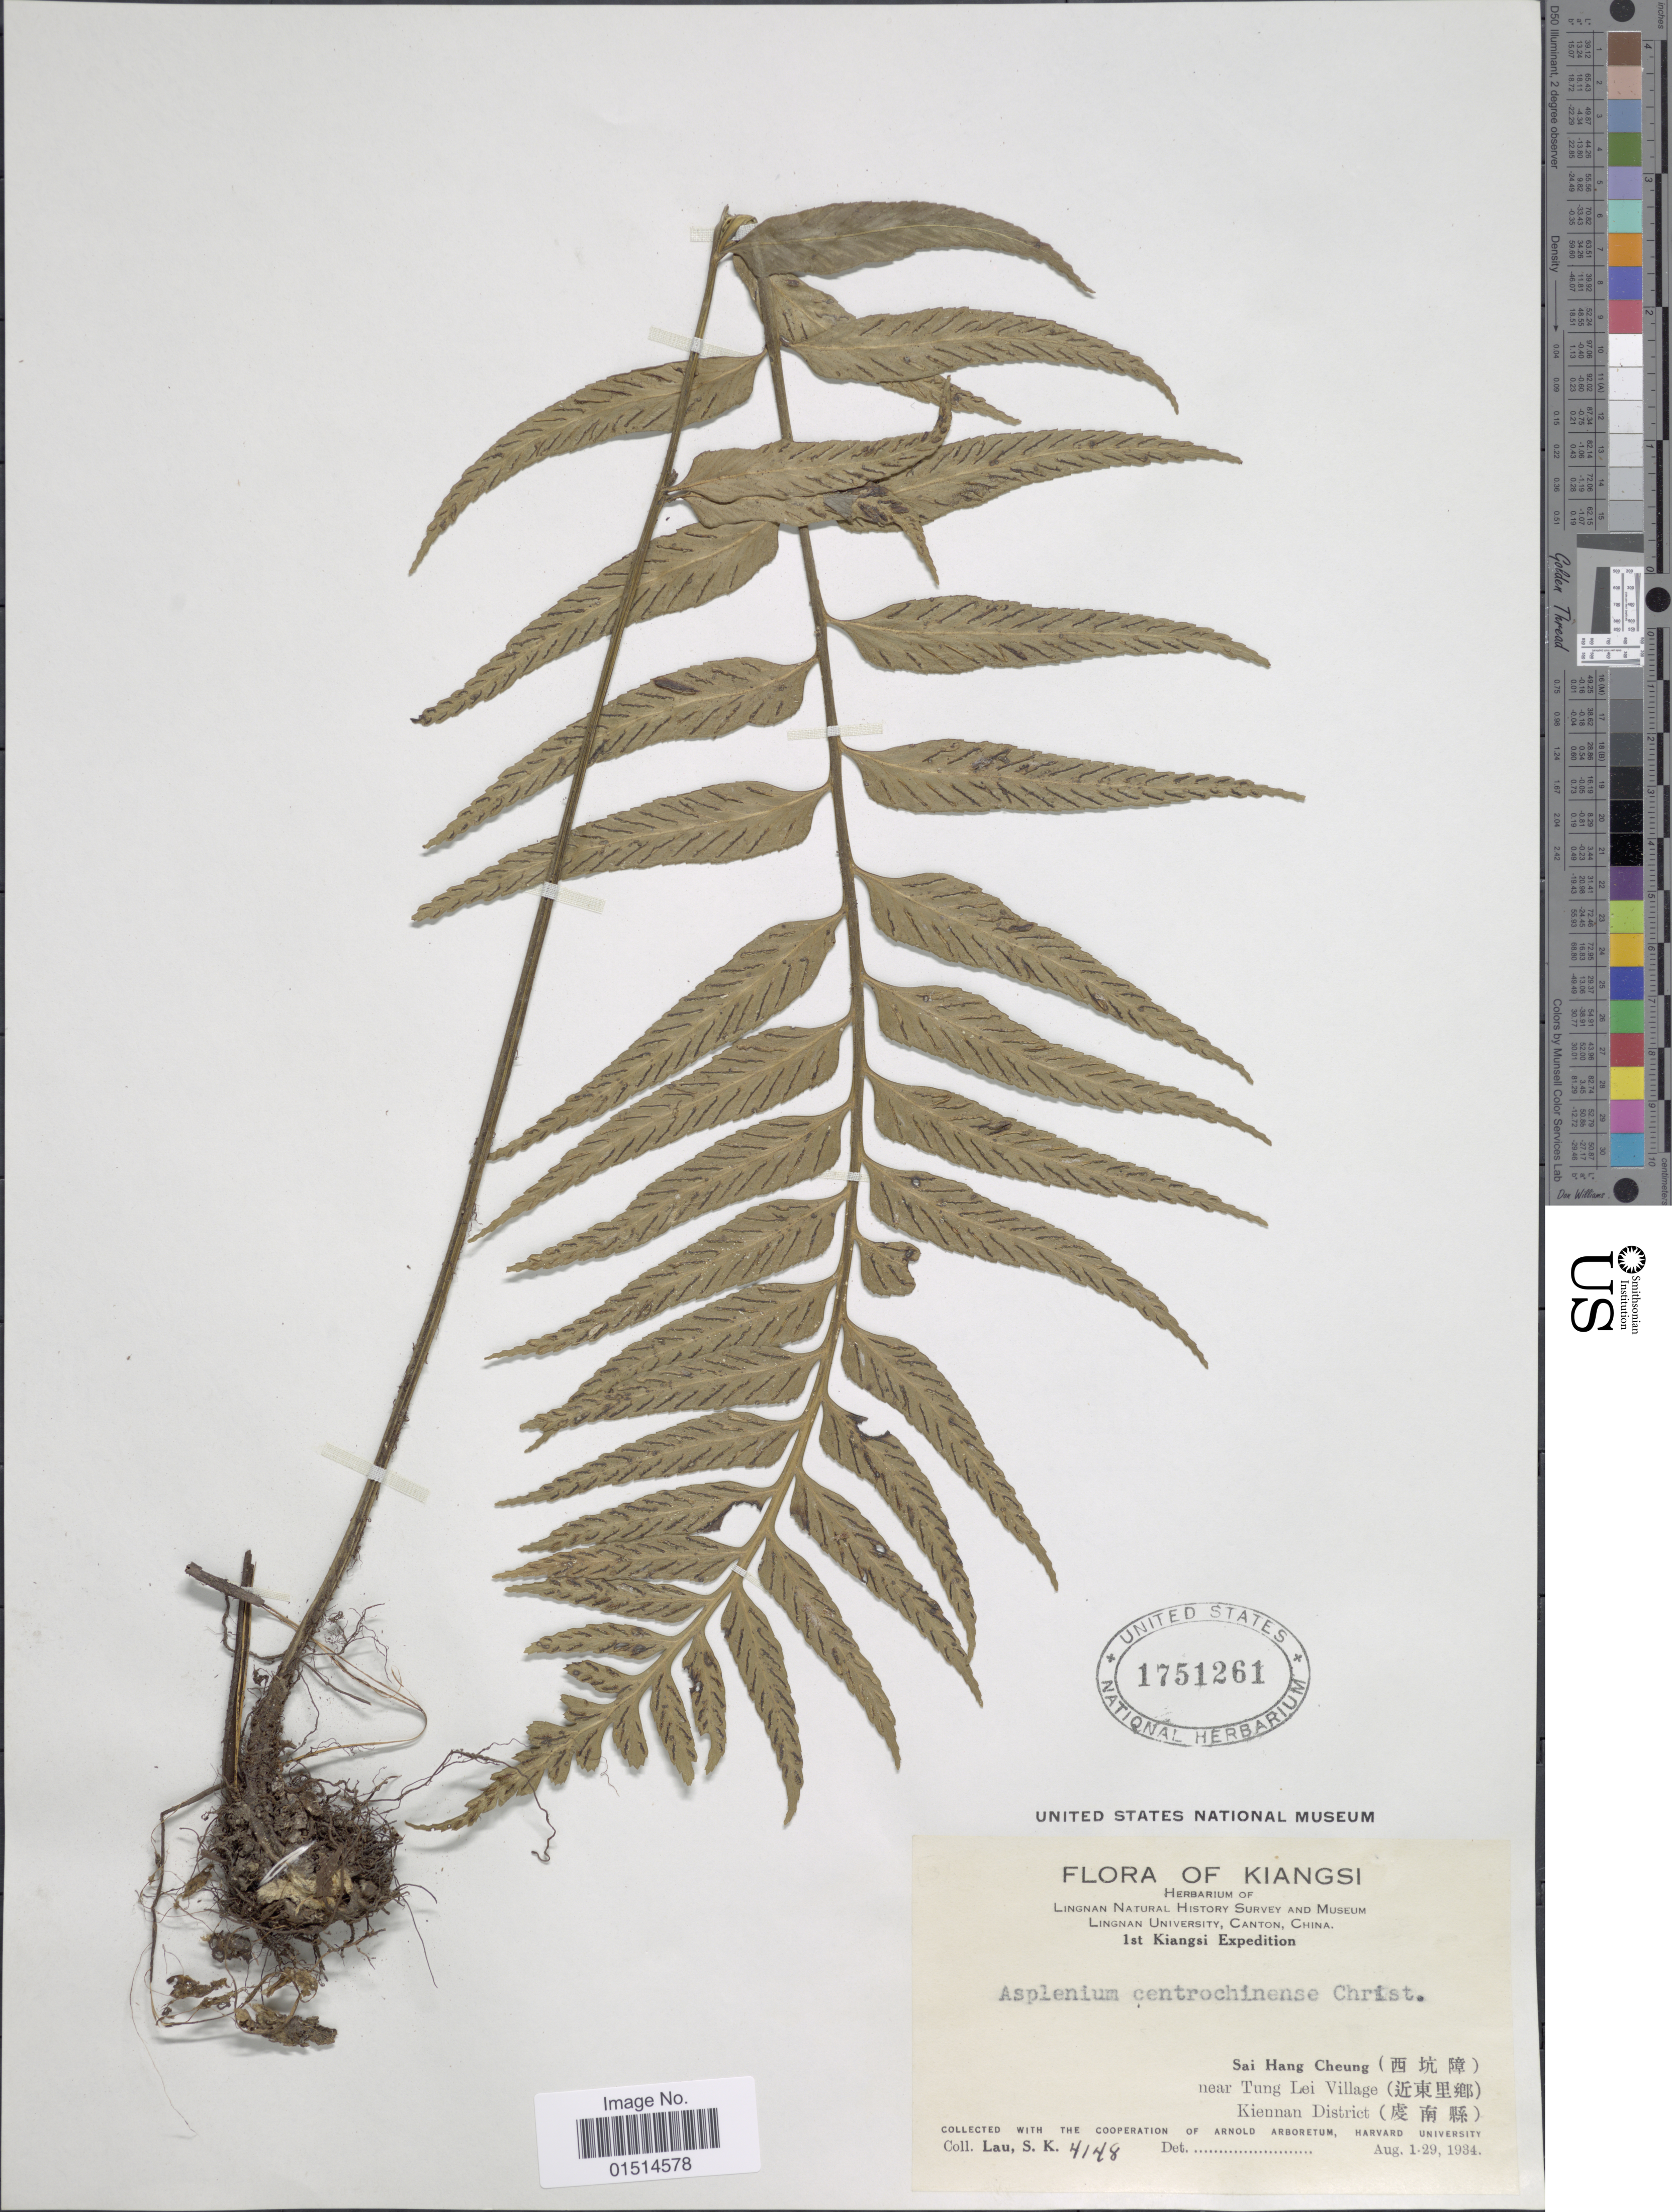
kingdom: Plantae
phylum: Tracheophyta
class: Polypodiopsida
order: Polypodiales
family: Aspleniaceae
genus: Asplenium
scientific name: Asplenium centrochinensis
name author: Christ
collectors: S. K. Lau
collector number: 4148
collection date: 1934-08-01/1934-08-29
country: China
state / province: Jiangxi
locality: Kiangsi, Sai Hang Cheung near Tung Lei Village, Kiennan District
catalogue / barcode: US 1751261